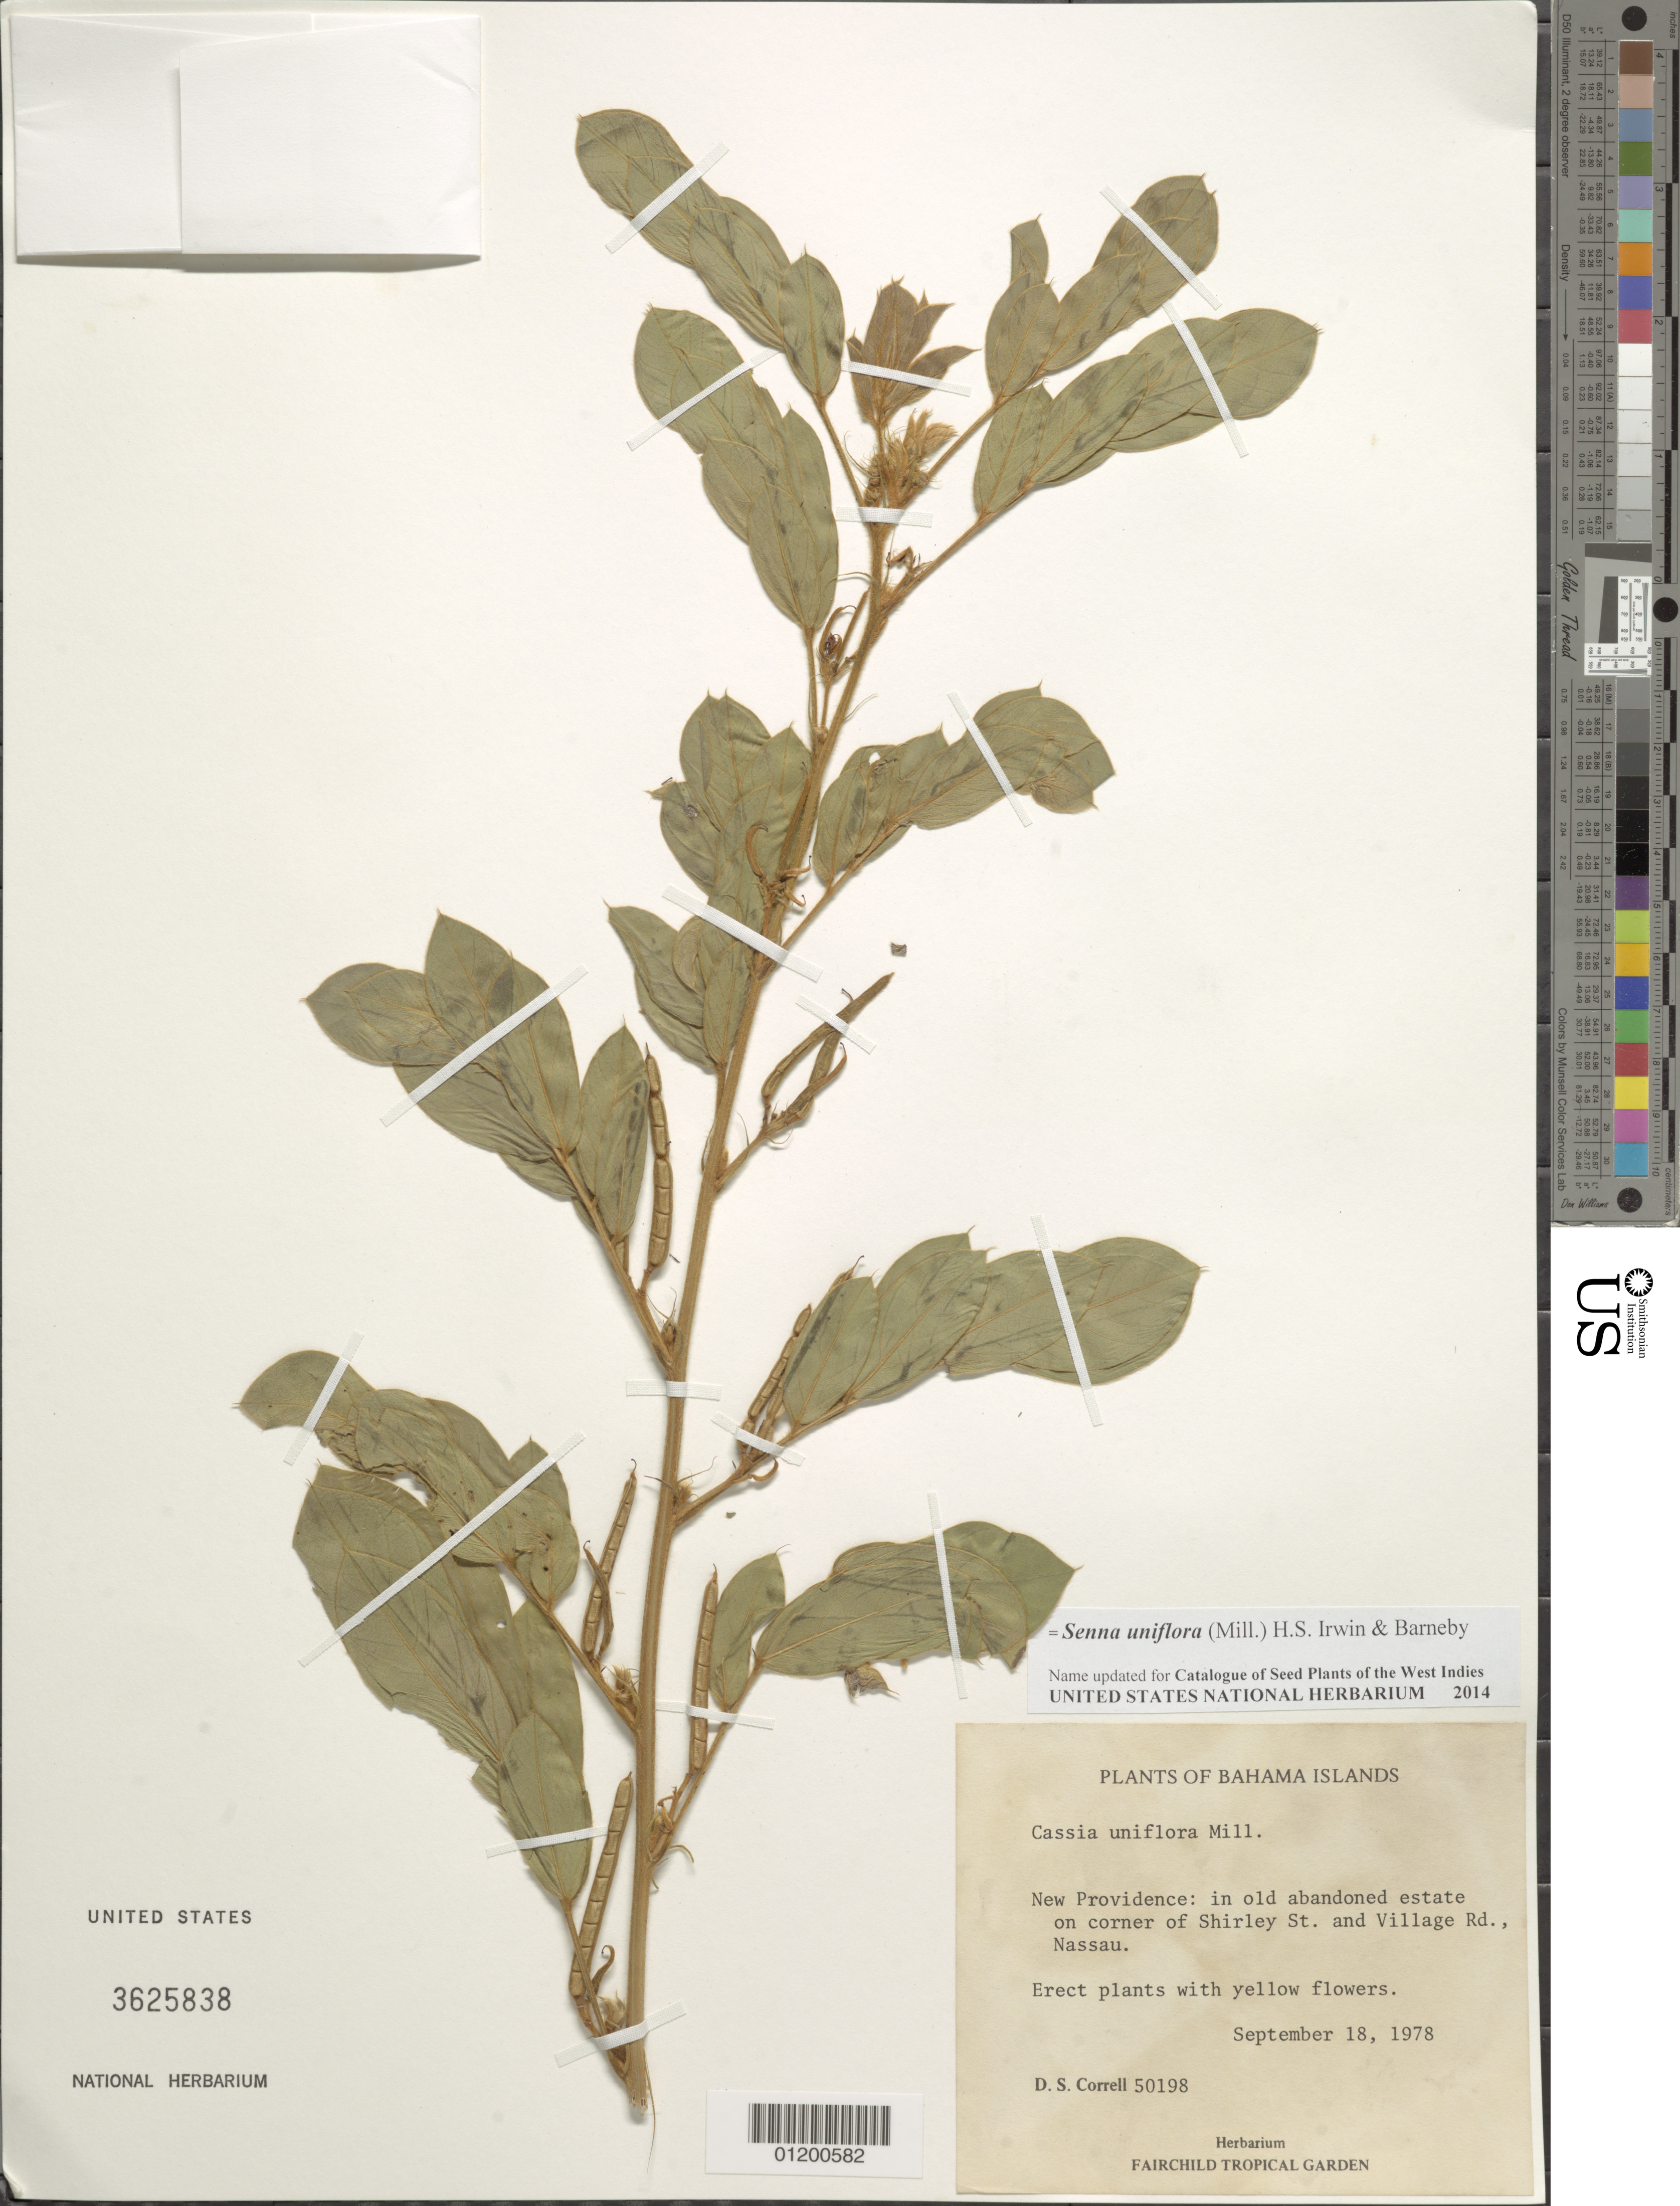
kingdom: Plantae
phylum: Tracheophyta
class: Magnoliopsida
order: Fabales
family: Fabaceae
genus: Senna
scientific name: Senna uniflora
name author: (Mill.) H.S. Irwin & Barneby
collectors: D. S. Correll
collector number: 50198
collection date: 1978-09-18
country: Bahamas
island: New Providence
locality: In old abandoned estate on corner of Shirley St. and Village Rd., Nassau.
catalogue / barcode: US 3625838